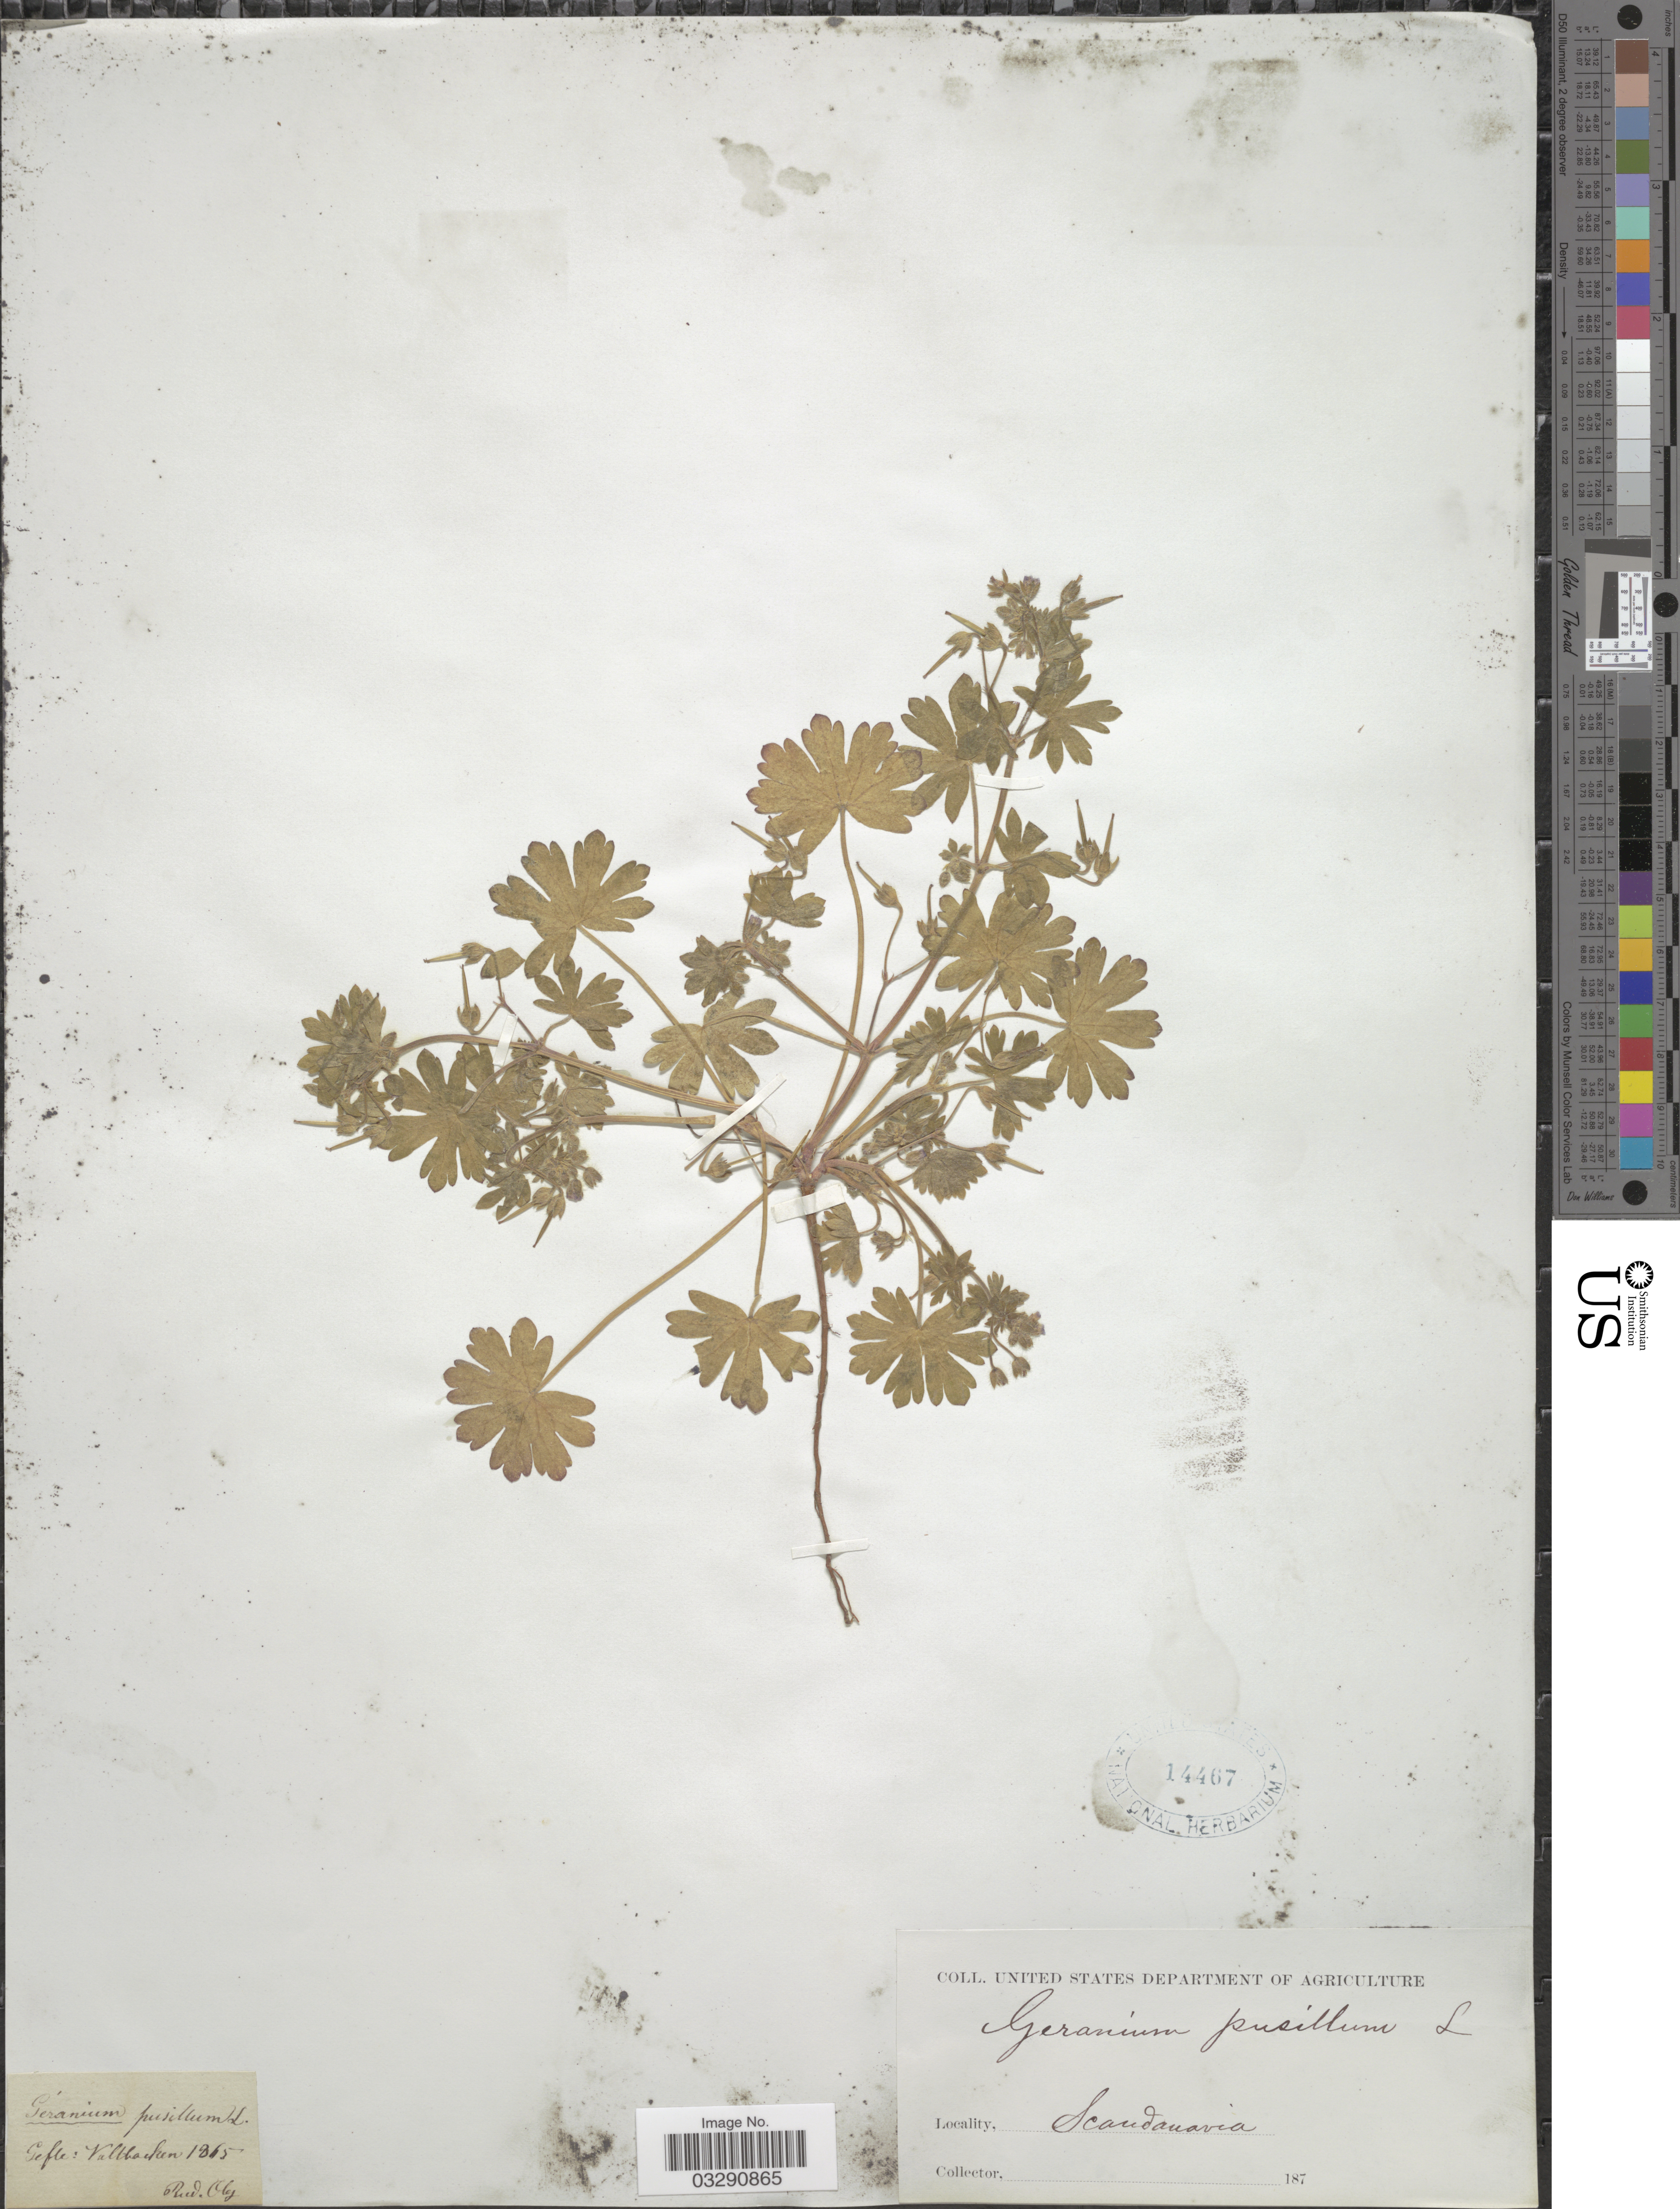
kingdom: Plantae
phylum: Tracheophyta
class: Magnoliopsida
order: Geraniales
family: Geraniaceae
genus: Geranium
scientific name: Geranium pusillum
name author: L.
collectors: R. Olg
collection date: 1865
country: Sweden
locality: Gefle: Vallbacken.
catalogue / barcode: US 14467